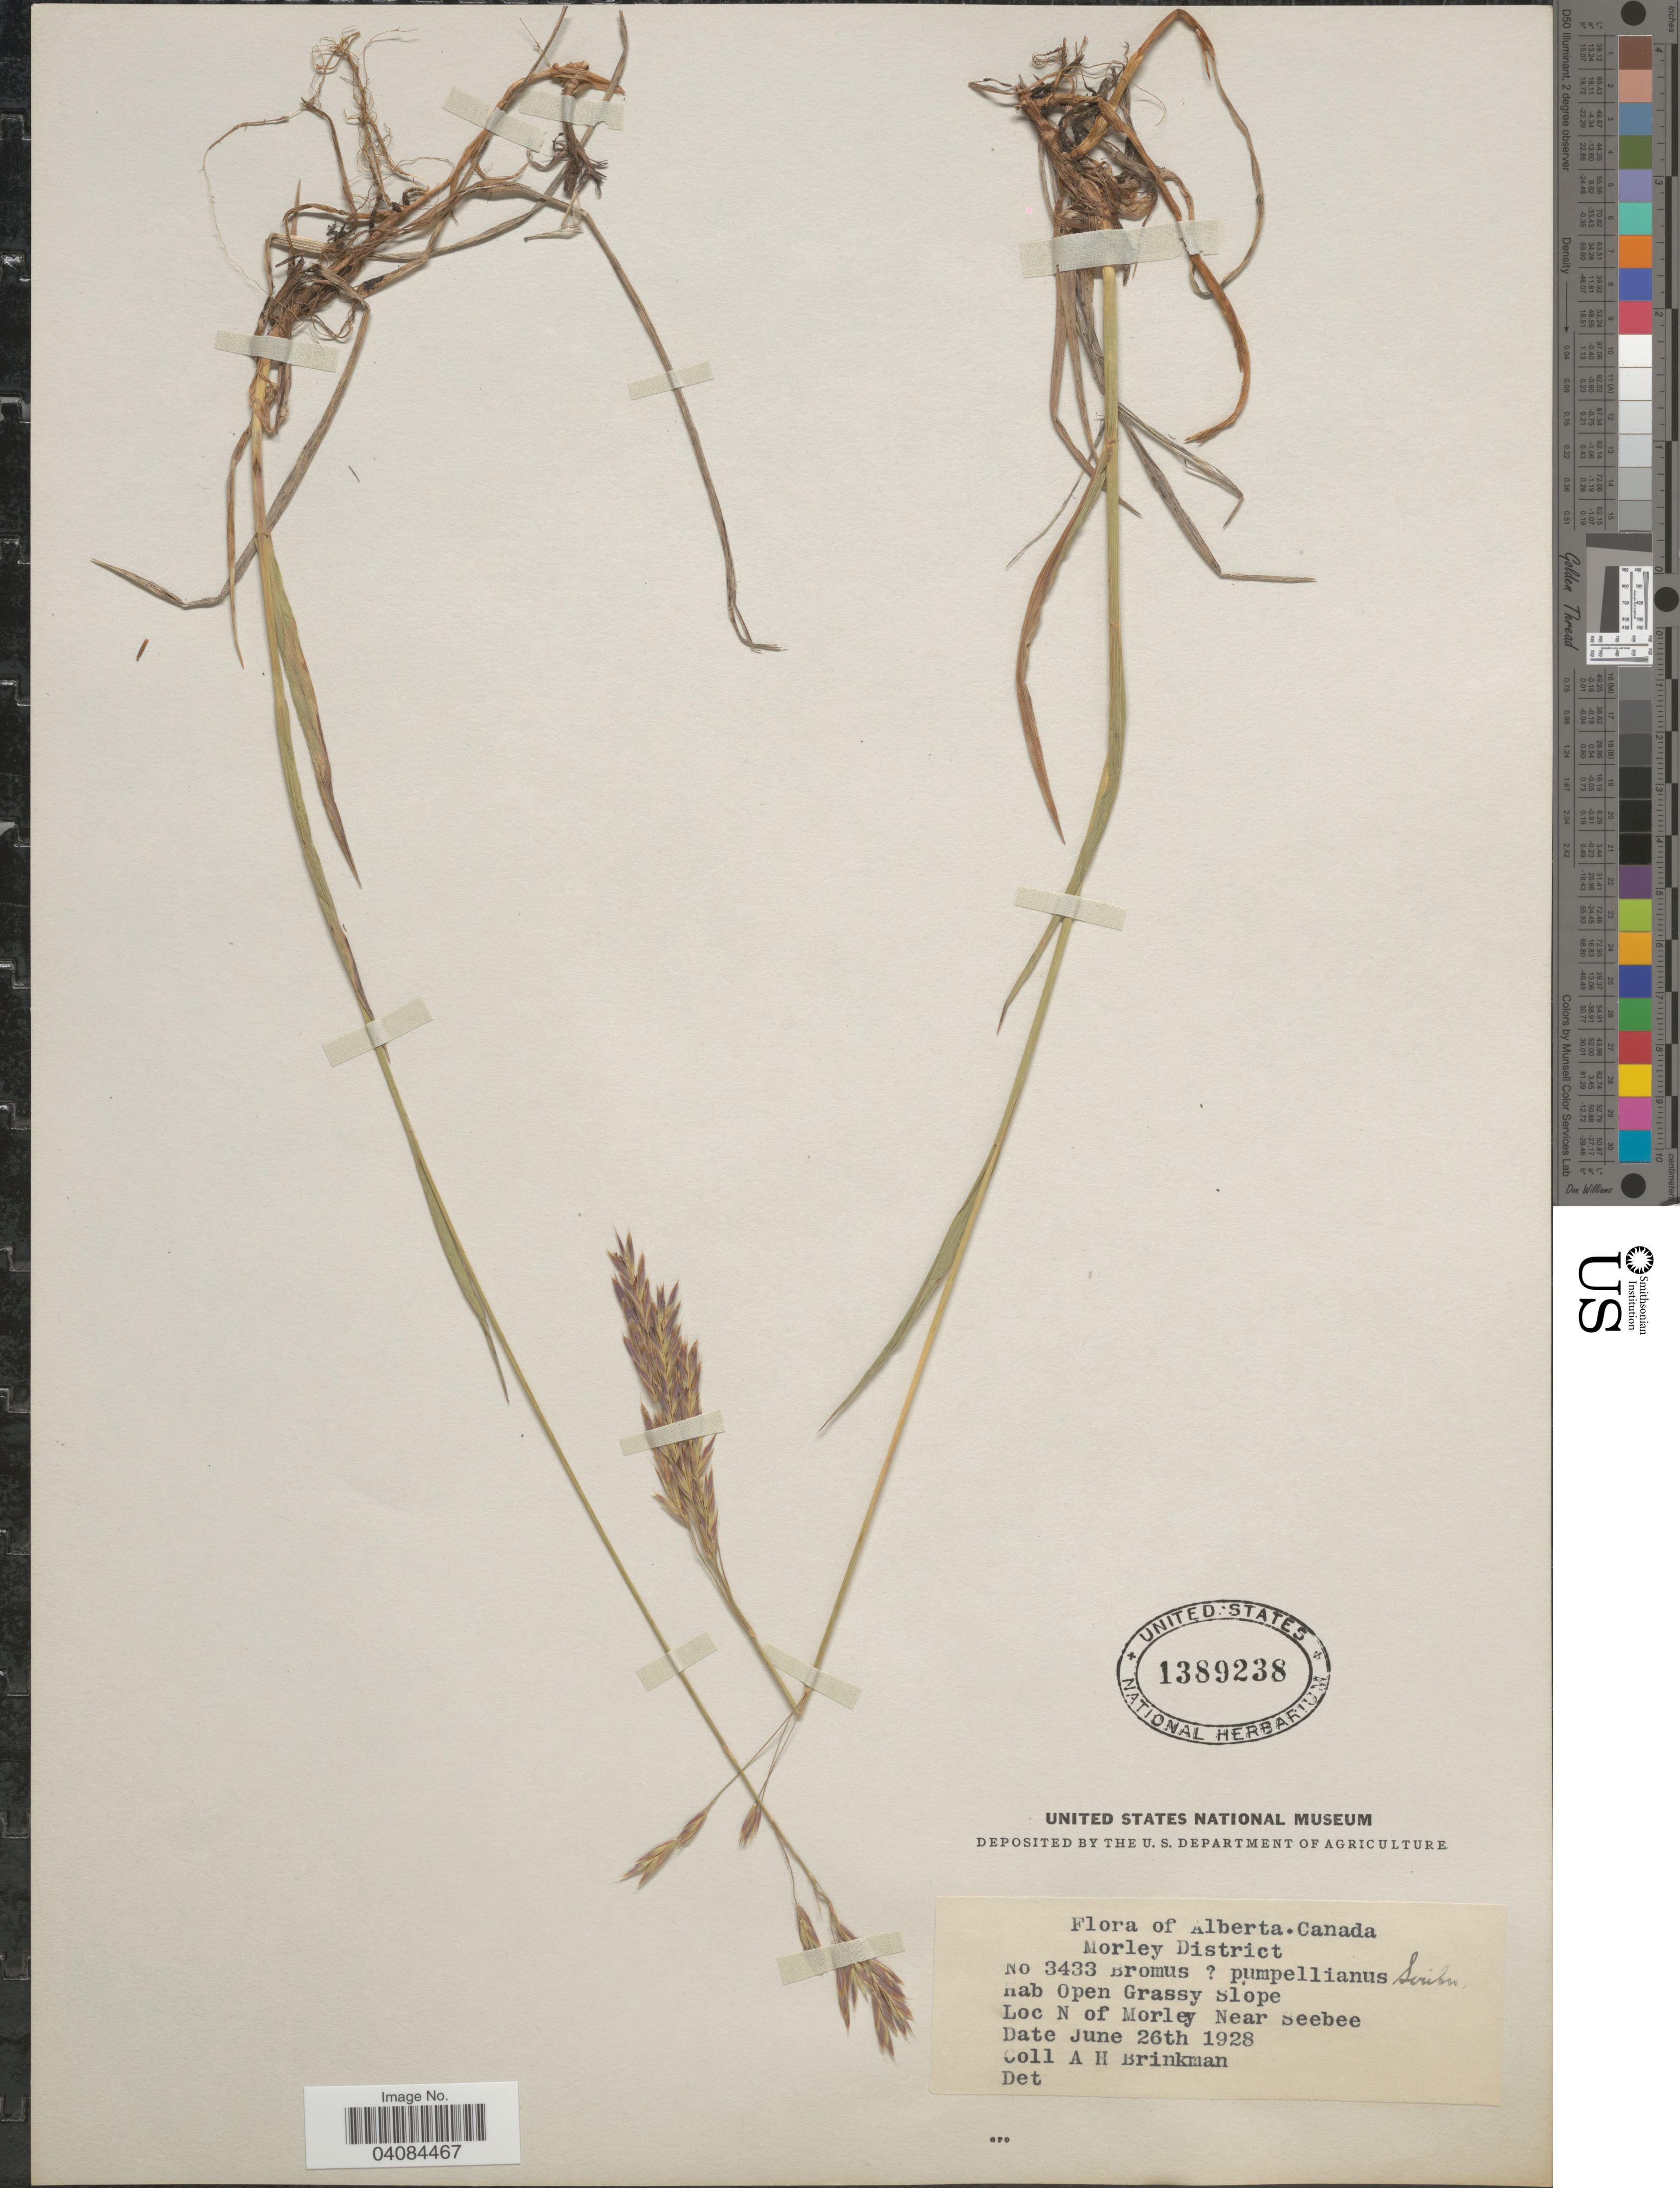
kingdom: Plantae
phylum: Tracheophyta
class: Liliopsida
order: Poales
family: Poaceae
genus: Bromus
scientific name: Bromus pumpellianus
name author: Scribn.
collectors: A. Brinkman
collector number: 3433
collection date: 1928-06-26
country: Canada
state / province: Alberta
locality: Morley District. Open Grassy slope. N of Morley Near Seebee.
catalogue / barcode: US 1389238